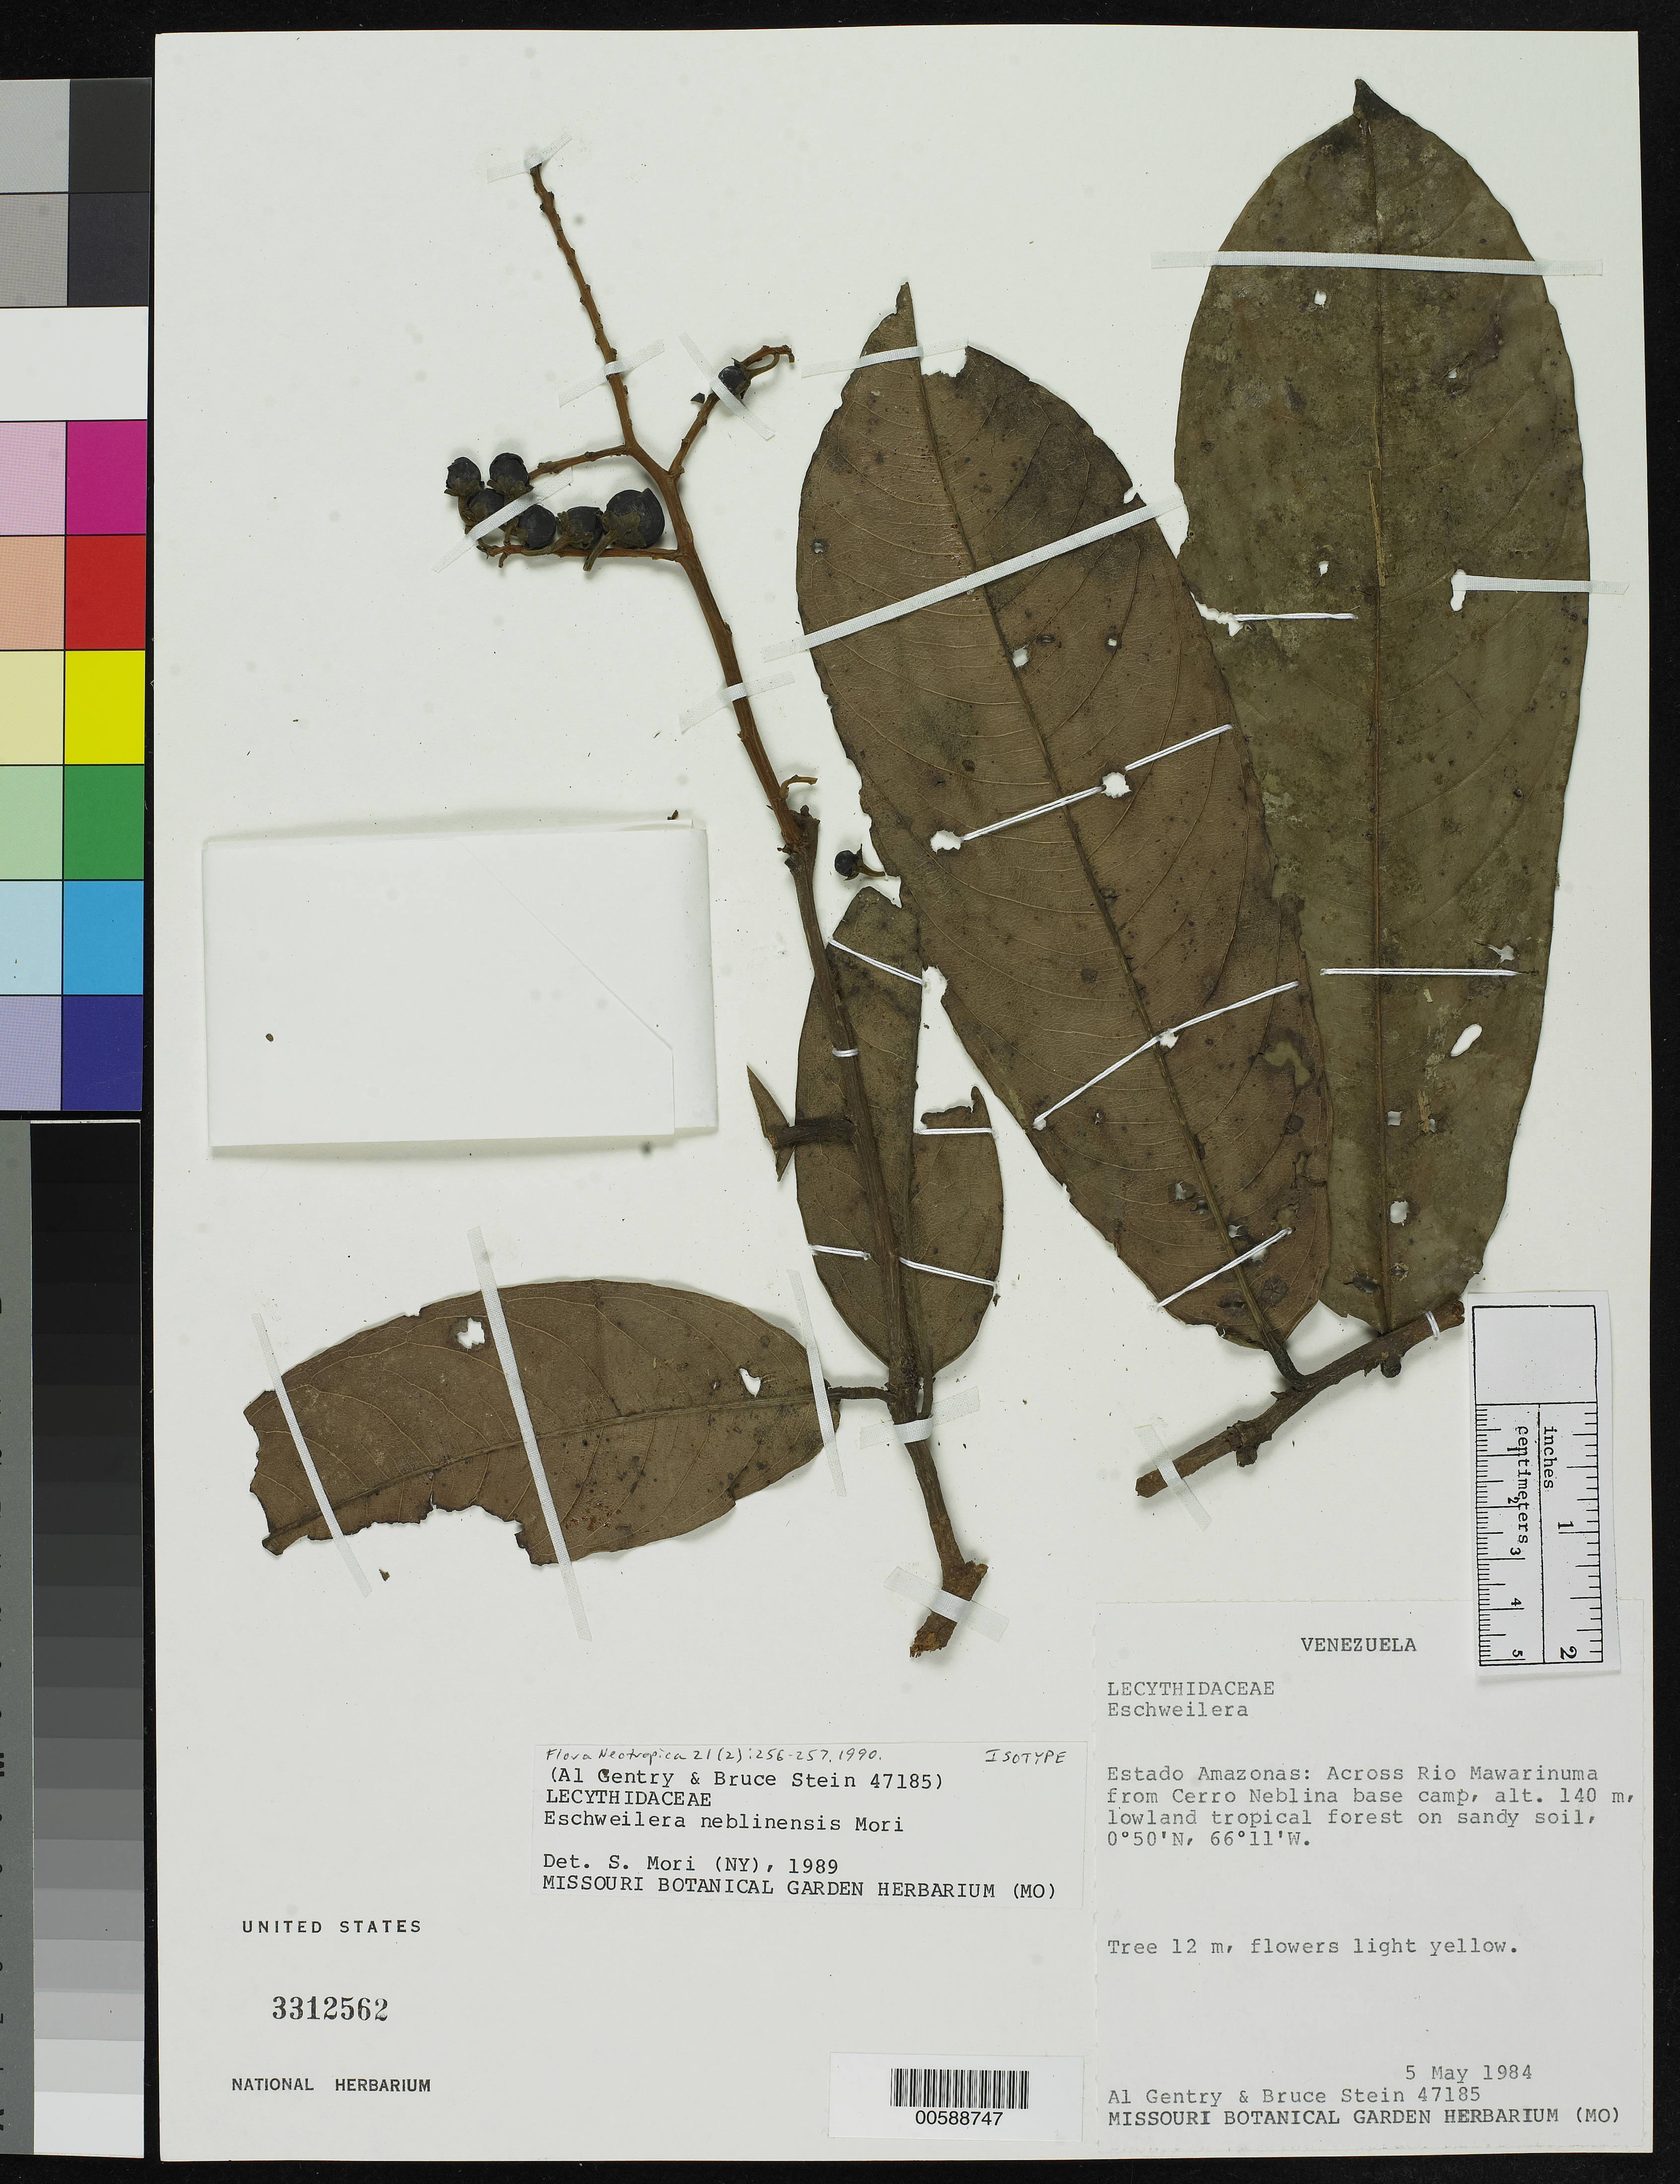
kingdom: Plantae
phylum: Tracheophyta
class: Magnoliopsida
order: Ericales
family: Lecythidaceae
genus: Eschweilera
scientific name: Eschweilera neblinensis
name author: S.A. Mori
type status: Isotype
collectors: A. H. Gentry & B. Stein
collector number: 47185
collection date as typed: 05 May 1984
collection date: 1984-05-05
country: Venezuela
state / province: Amazonas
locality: Across Rio Mawarinuma from Cerro Neblina base camp.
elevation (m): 140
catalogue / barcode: US 3312562